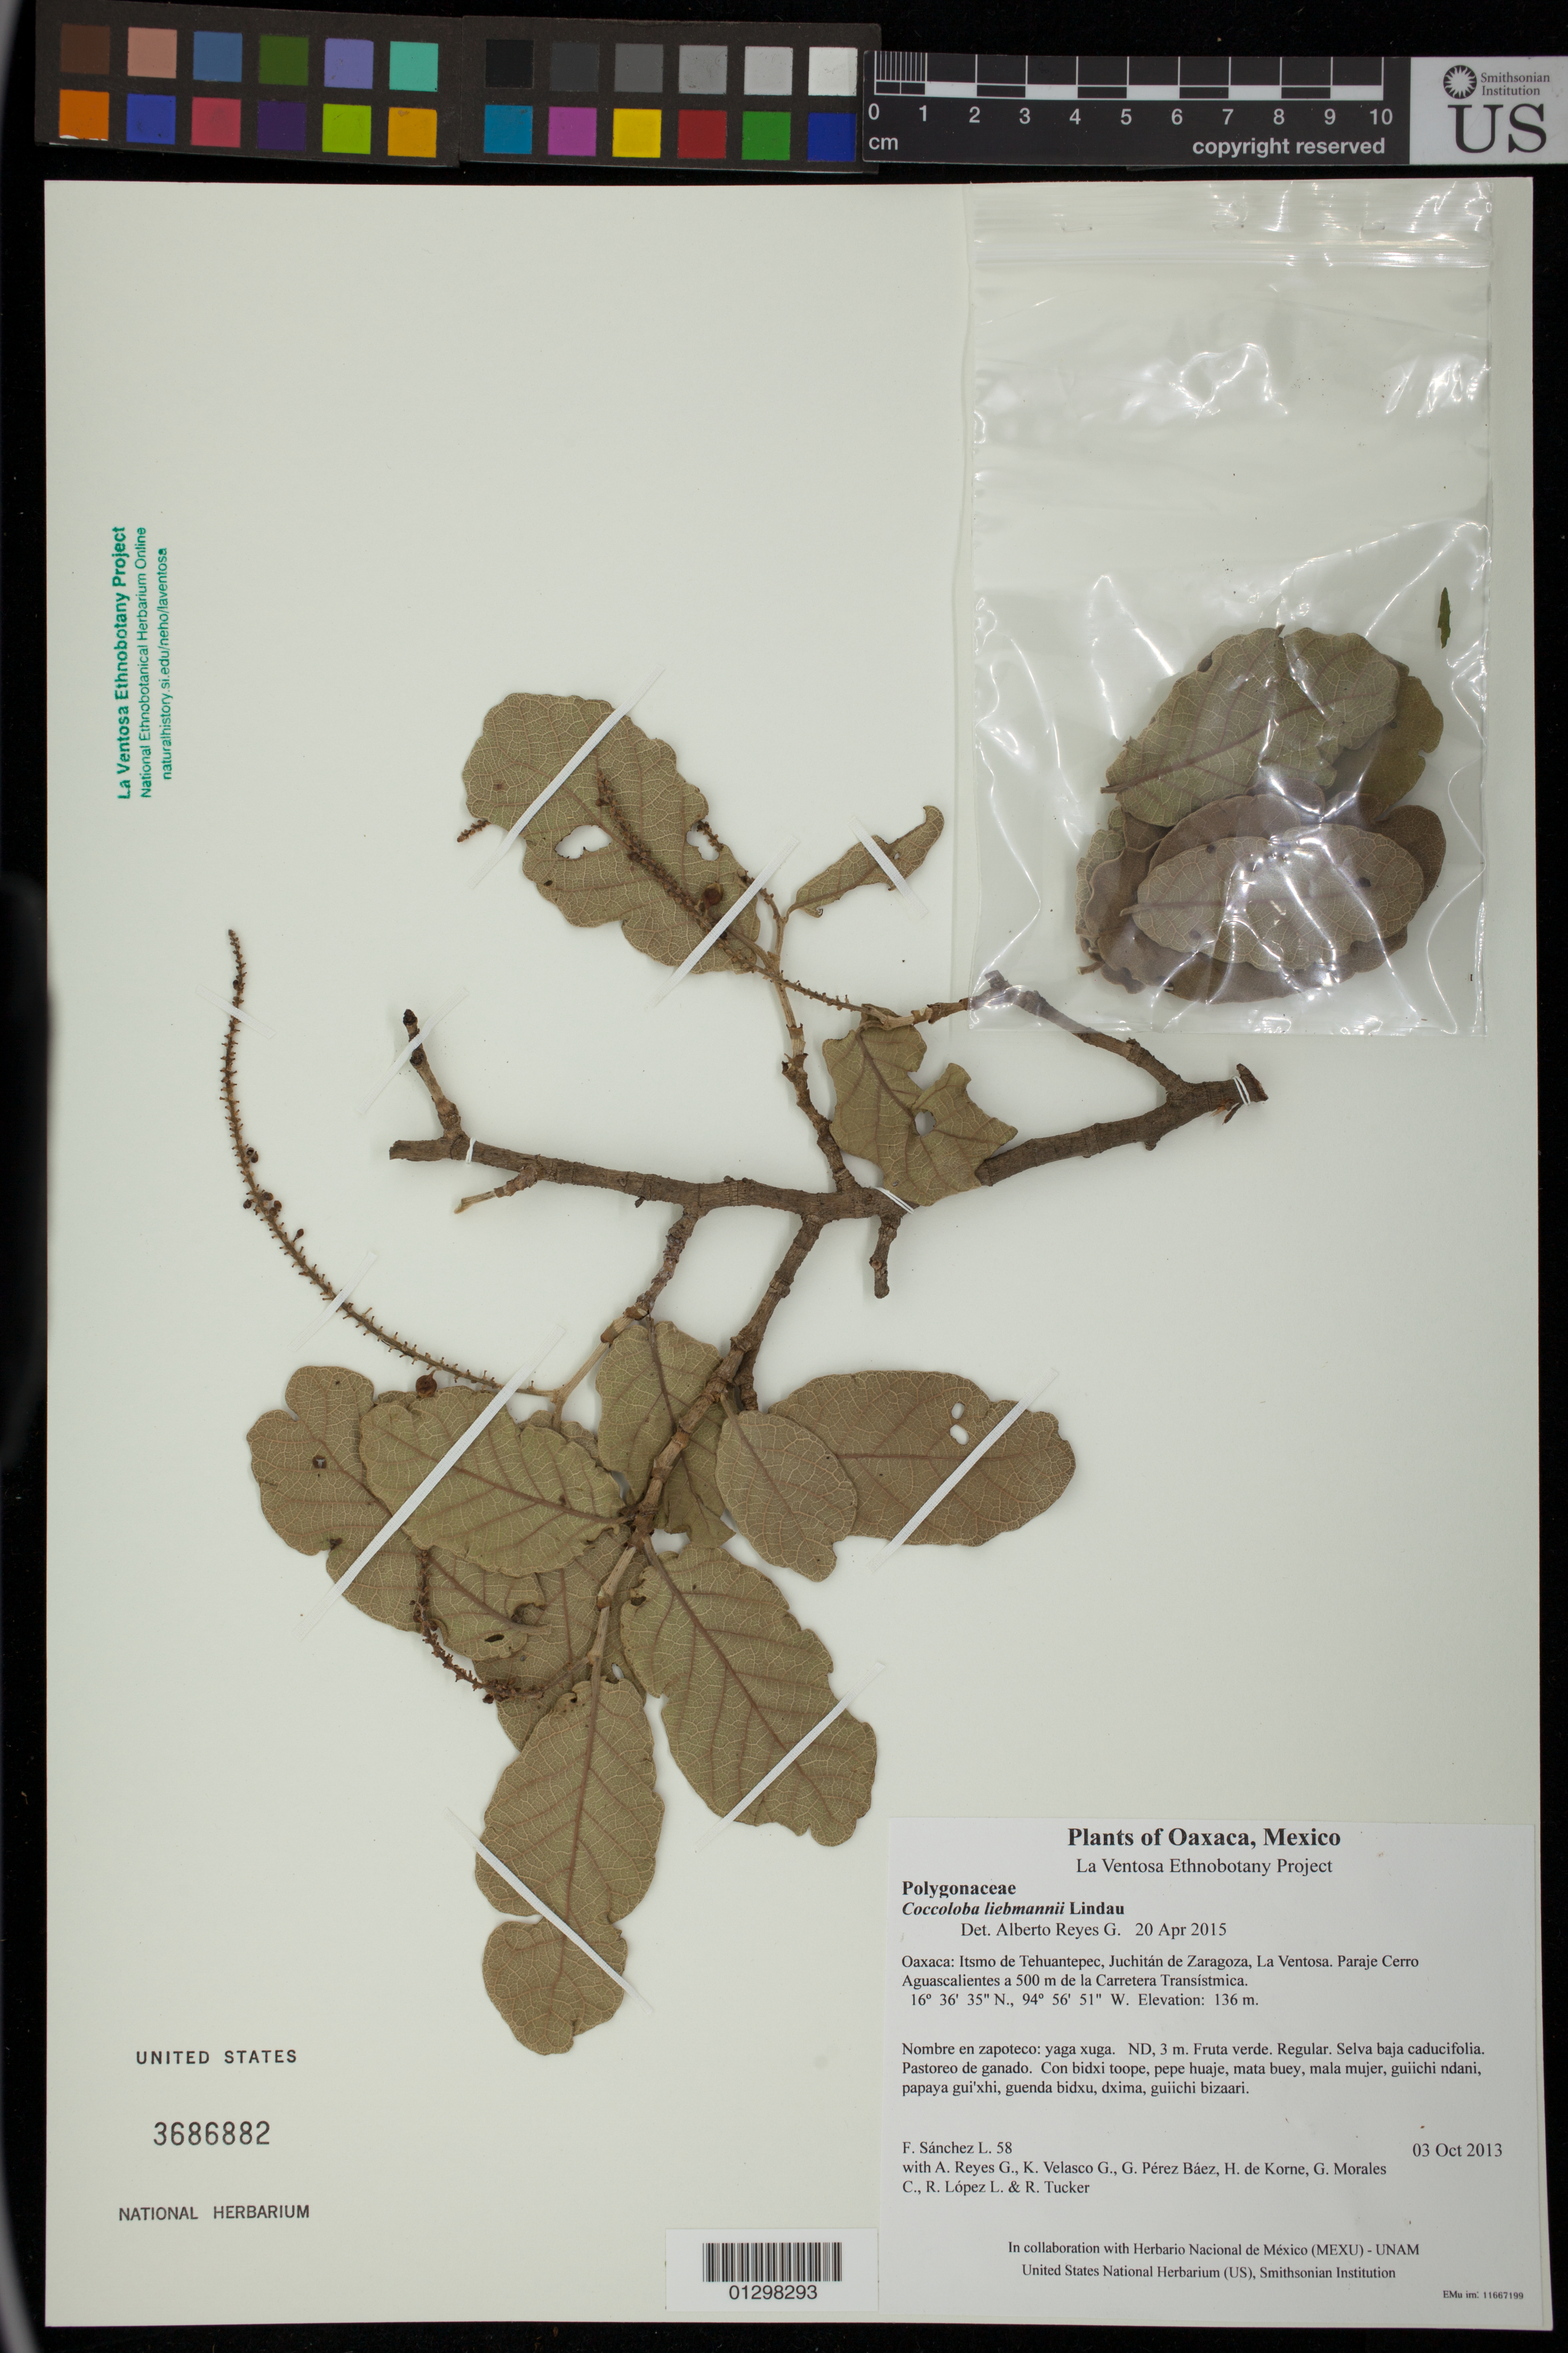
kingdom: Plantae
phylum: Tracheophyta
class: Magnoliopsida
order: Caryophyllales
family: Polygonaceae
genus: Coccoloba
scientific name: Coccoloba liebmannii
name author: Lindau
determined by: Reyes García, A.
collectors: F. Sánchez L., A. Reyes G., K. Velasco G., G. Pérez Báez, H. de Korne, G. Morales C., R. López L. & R. Tucker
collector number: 58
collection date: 2013-10-03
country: Mexico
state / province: Oaxaca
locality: Itsmo de Tehuantepec, Juchitán de Zaragoza, La Ventosa. Paraje Cerro Aguascalientes a 500 m de la Carretera Transístmica.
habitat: Selva baja caducifolia. Pastoreo de ganado.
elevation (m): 136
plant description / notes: JEBOT, MEXU, SERO, US; Yaga. 3 m. Cuaananaxhi naga'. Nuu.; carnero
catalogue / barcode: US 3686882